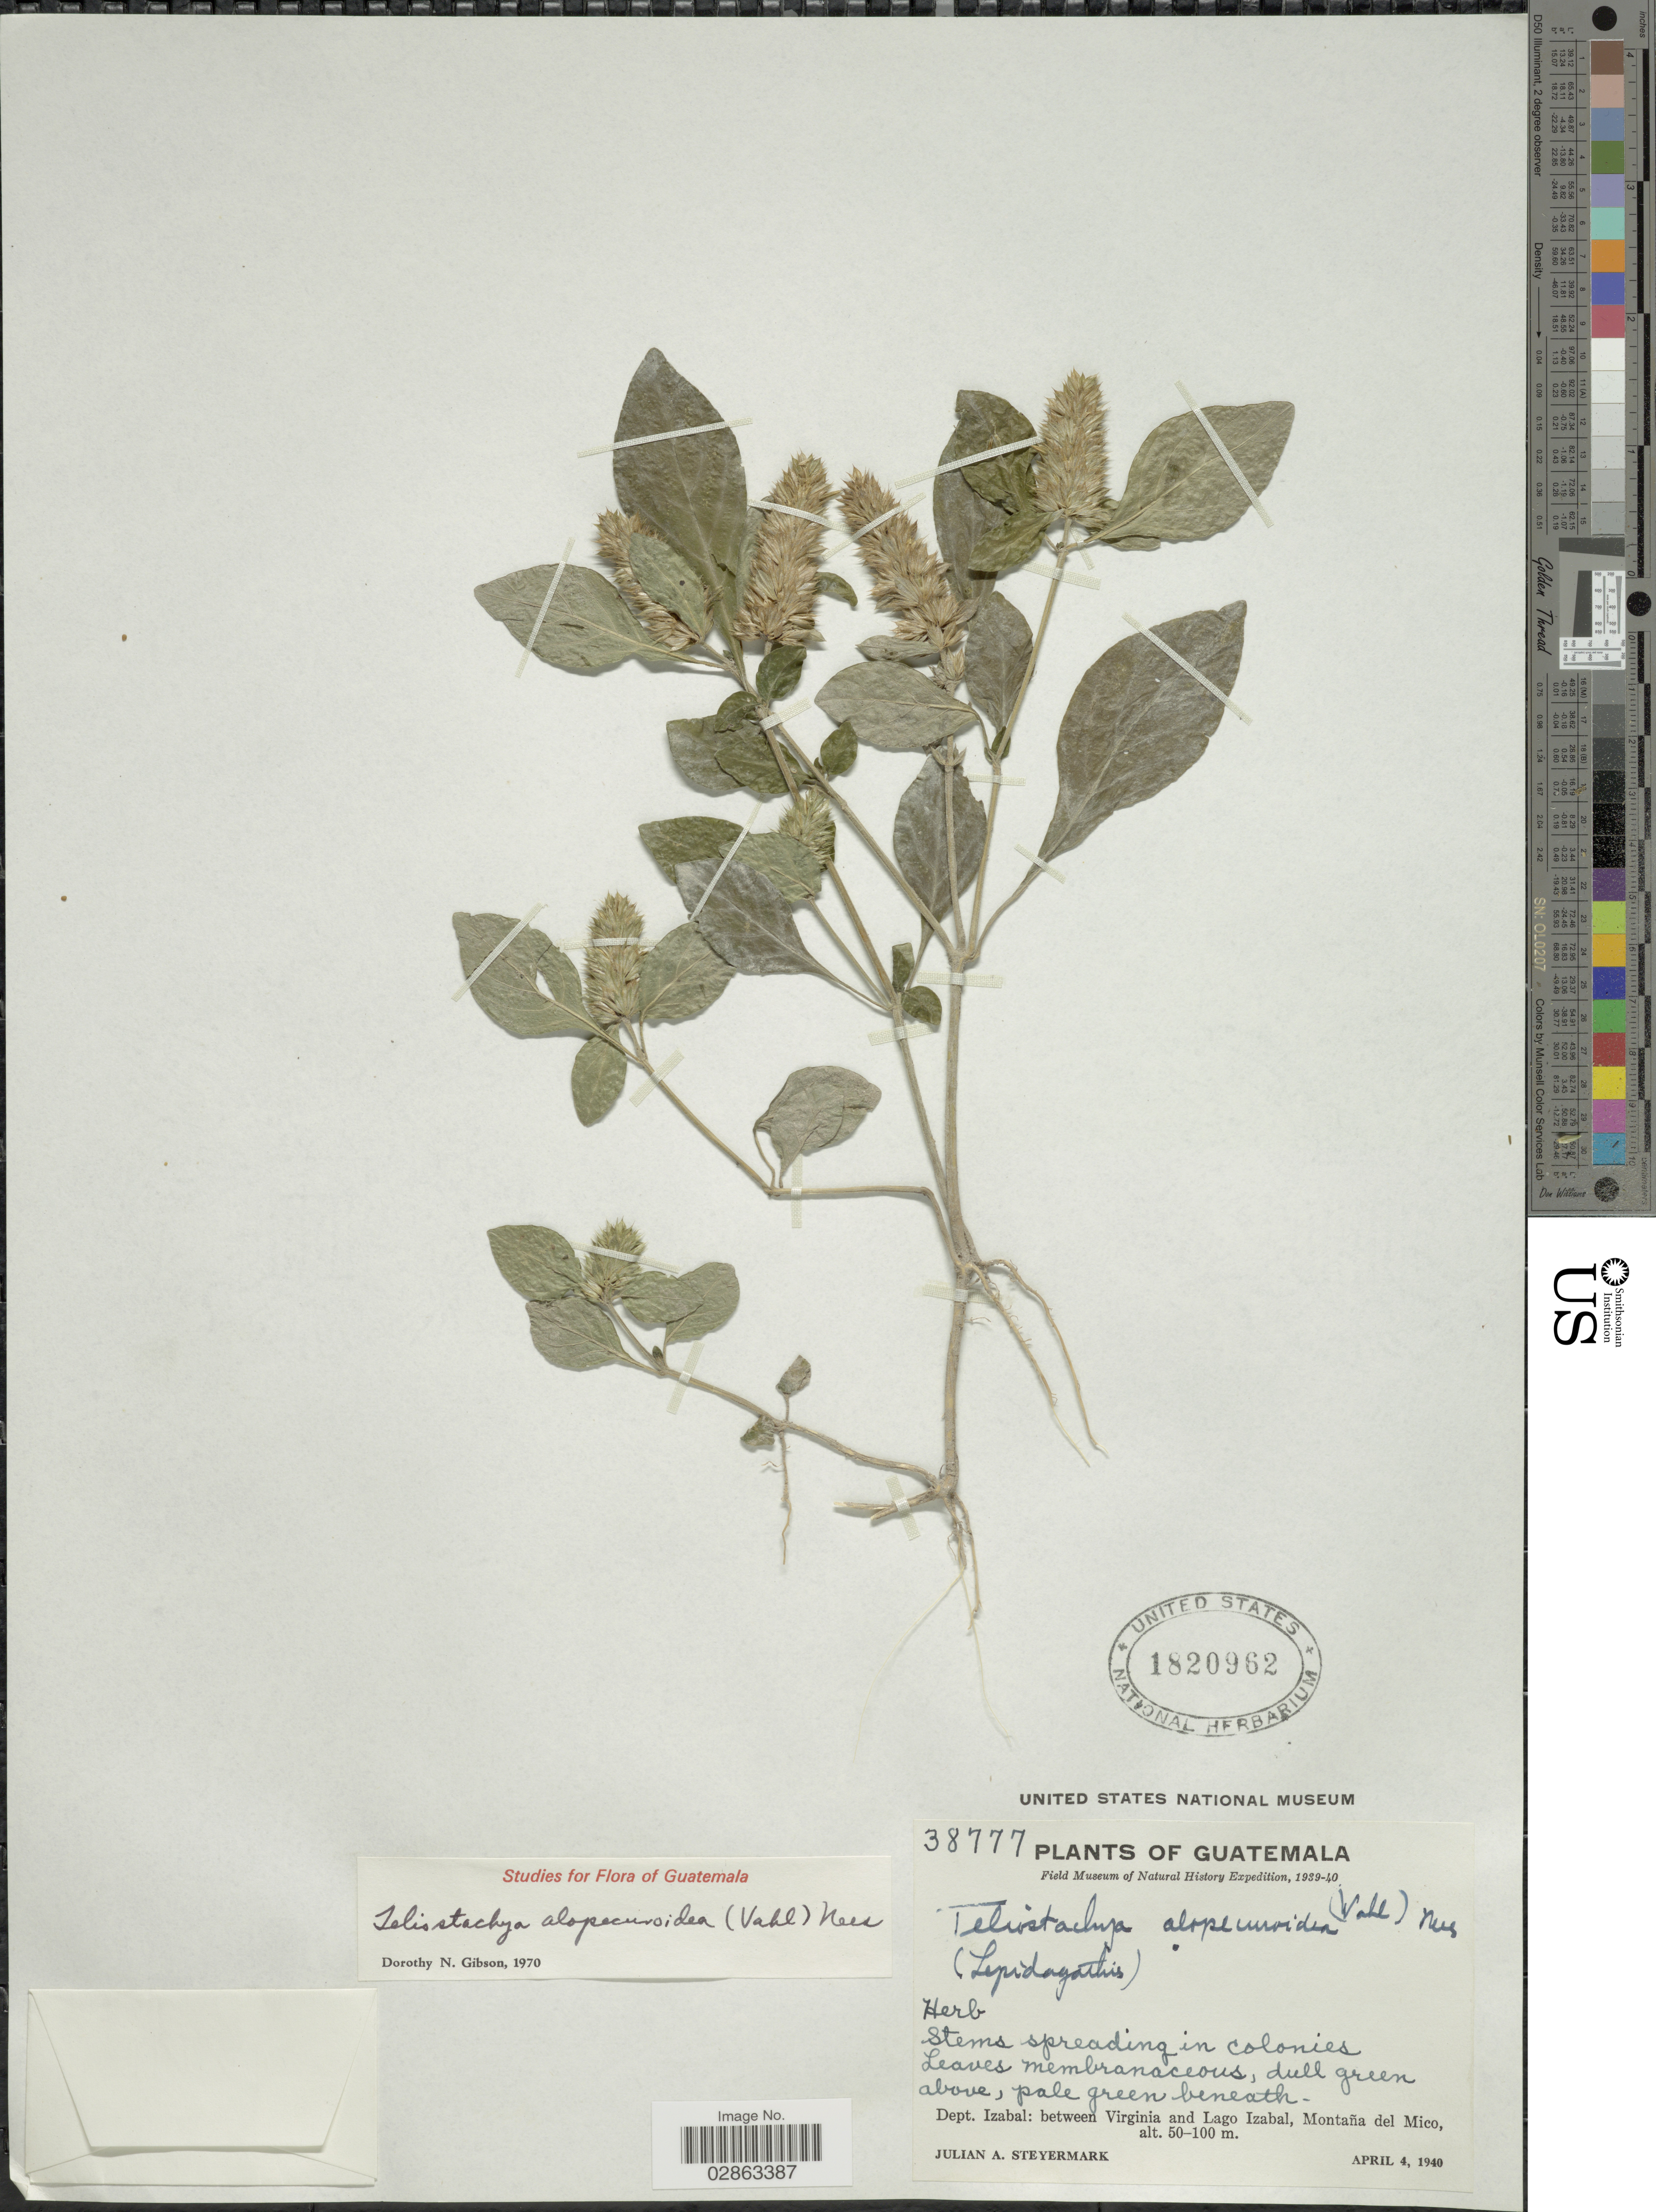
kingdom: Plantae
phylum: Tracheophyta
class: Magnoliopsida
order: Lamiales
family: Acanthaceae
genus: Teliostachya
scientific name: Teliostachya alopecuroidea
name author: (Vahl) Nees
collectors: J. Steyermark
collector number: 38777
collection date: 1940-04-04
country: Guatemala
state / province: Izabal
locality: Dept. Izabal: between Virginia and Lago Izabal, Montaña del Mico.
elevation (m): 50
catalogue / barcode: US 1820962